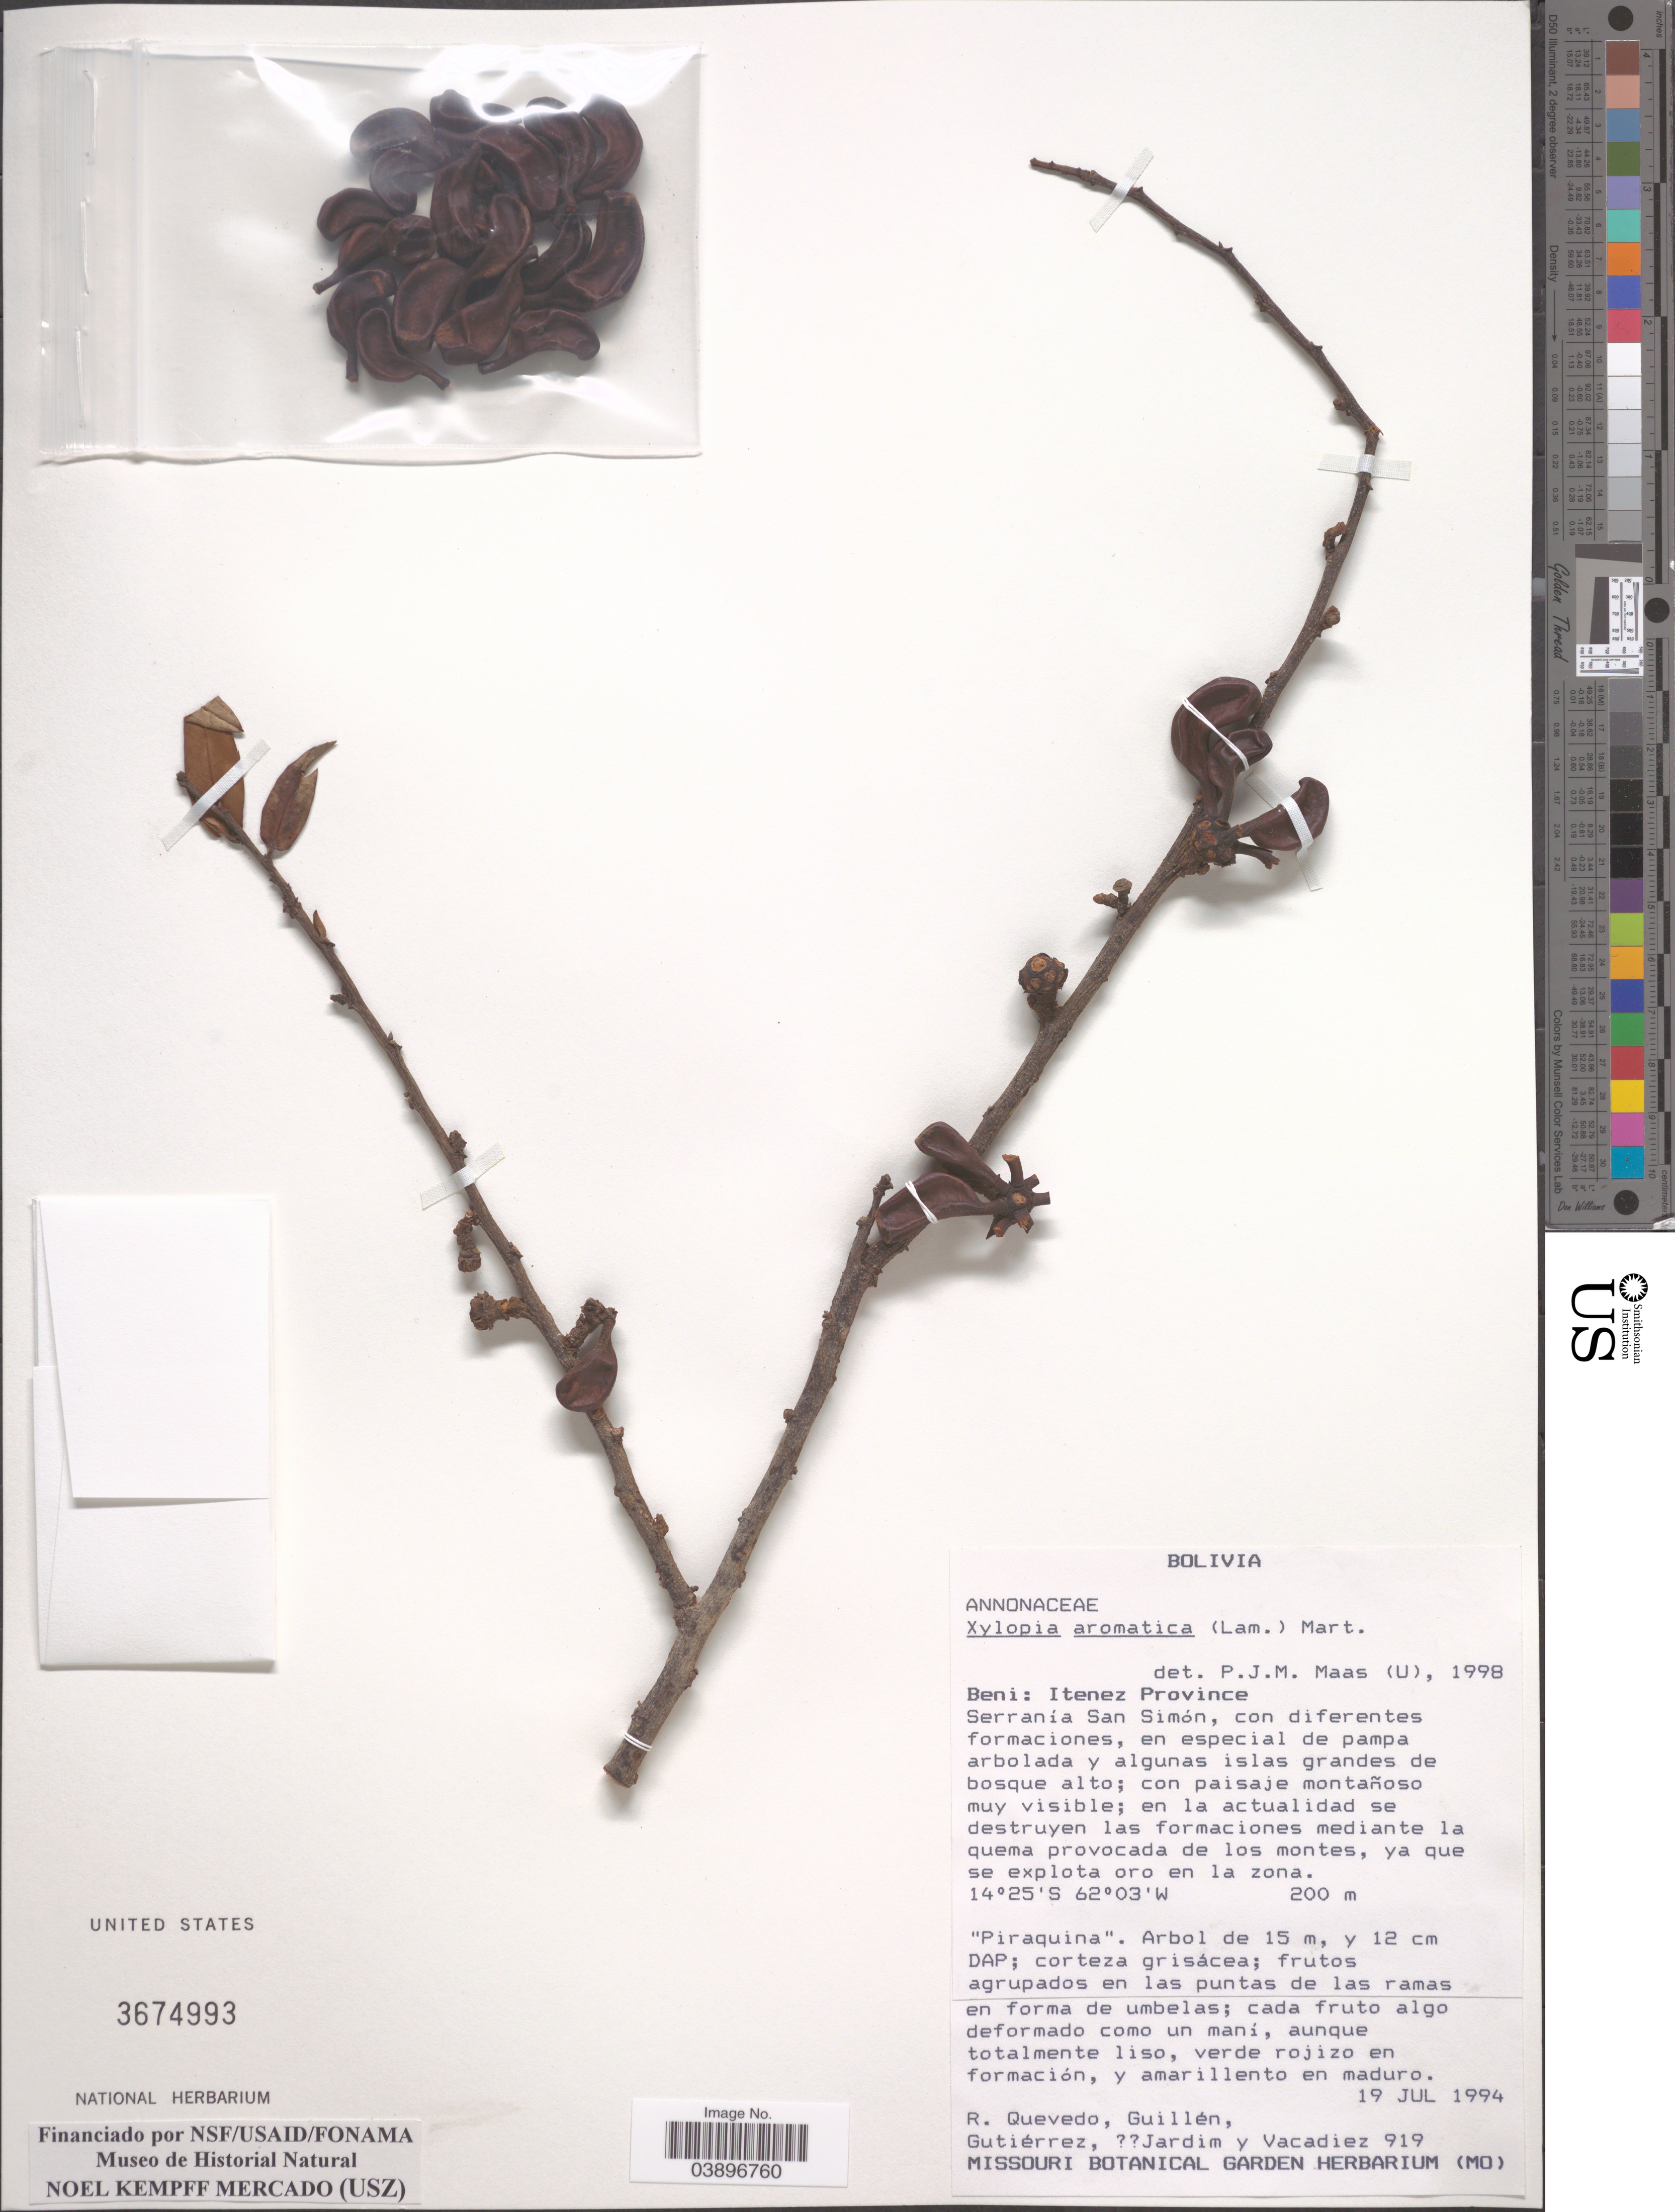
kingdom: Plantae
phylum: Tracheophyta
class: Magnoliopsida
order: Magnoliales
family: Annonaceae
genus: Xylopia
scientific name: Xylopia aromatica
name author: (Lam.) Mart.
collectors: R. Quevedo, -- Guillen, Gutiérrez, --, Jardim, -- & -. Vacadiez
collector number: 919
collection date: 1994-07-19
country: Bolivia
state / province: Beni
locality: Itenez Province. Serranía San Simón.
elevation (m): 200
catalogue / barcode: US 3674993